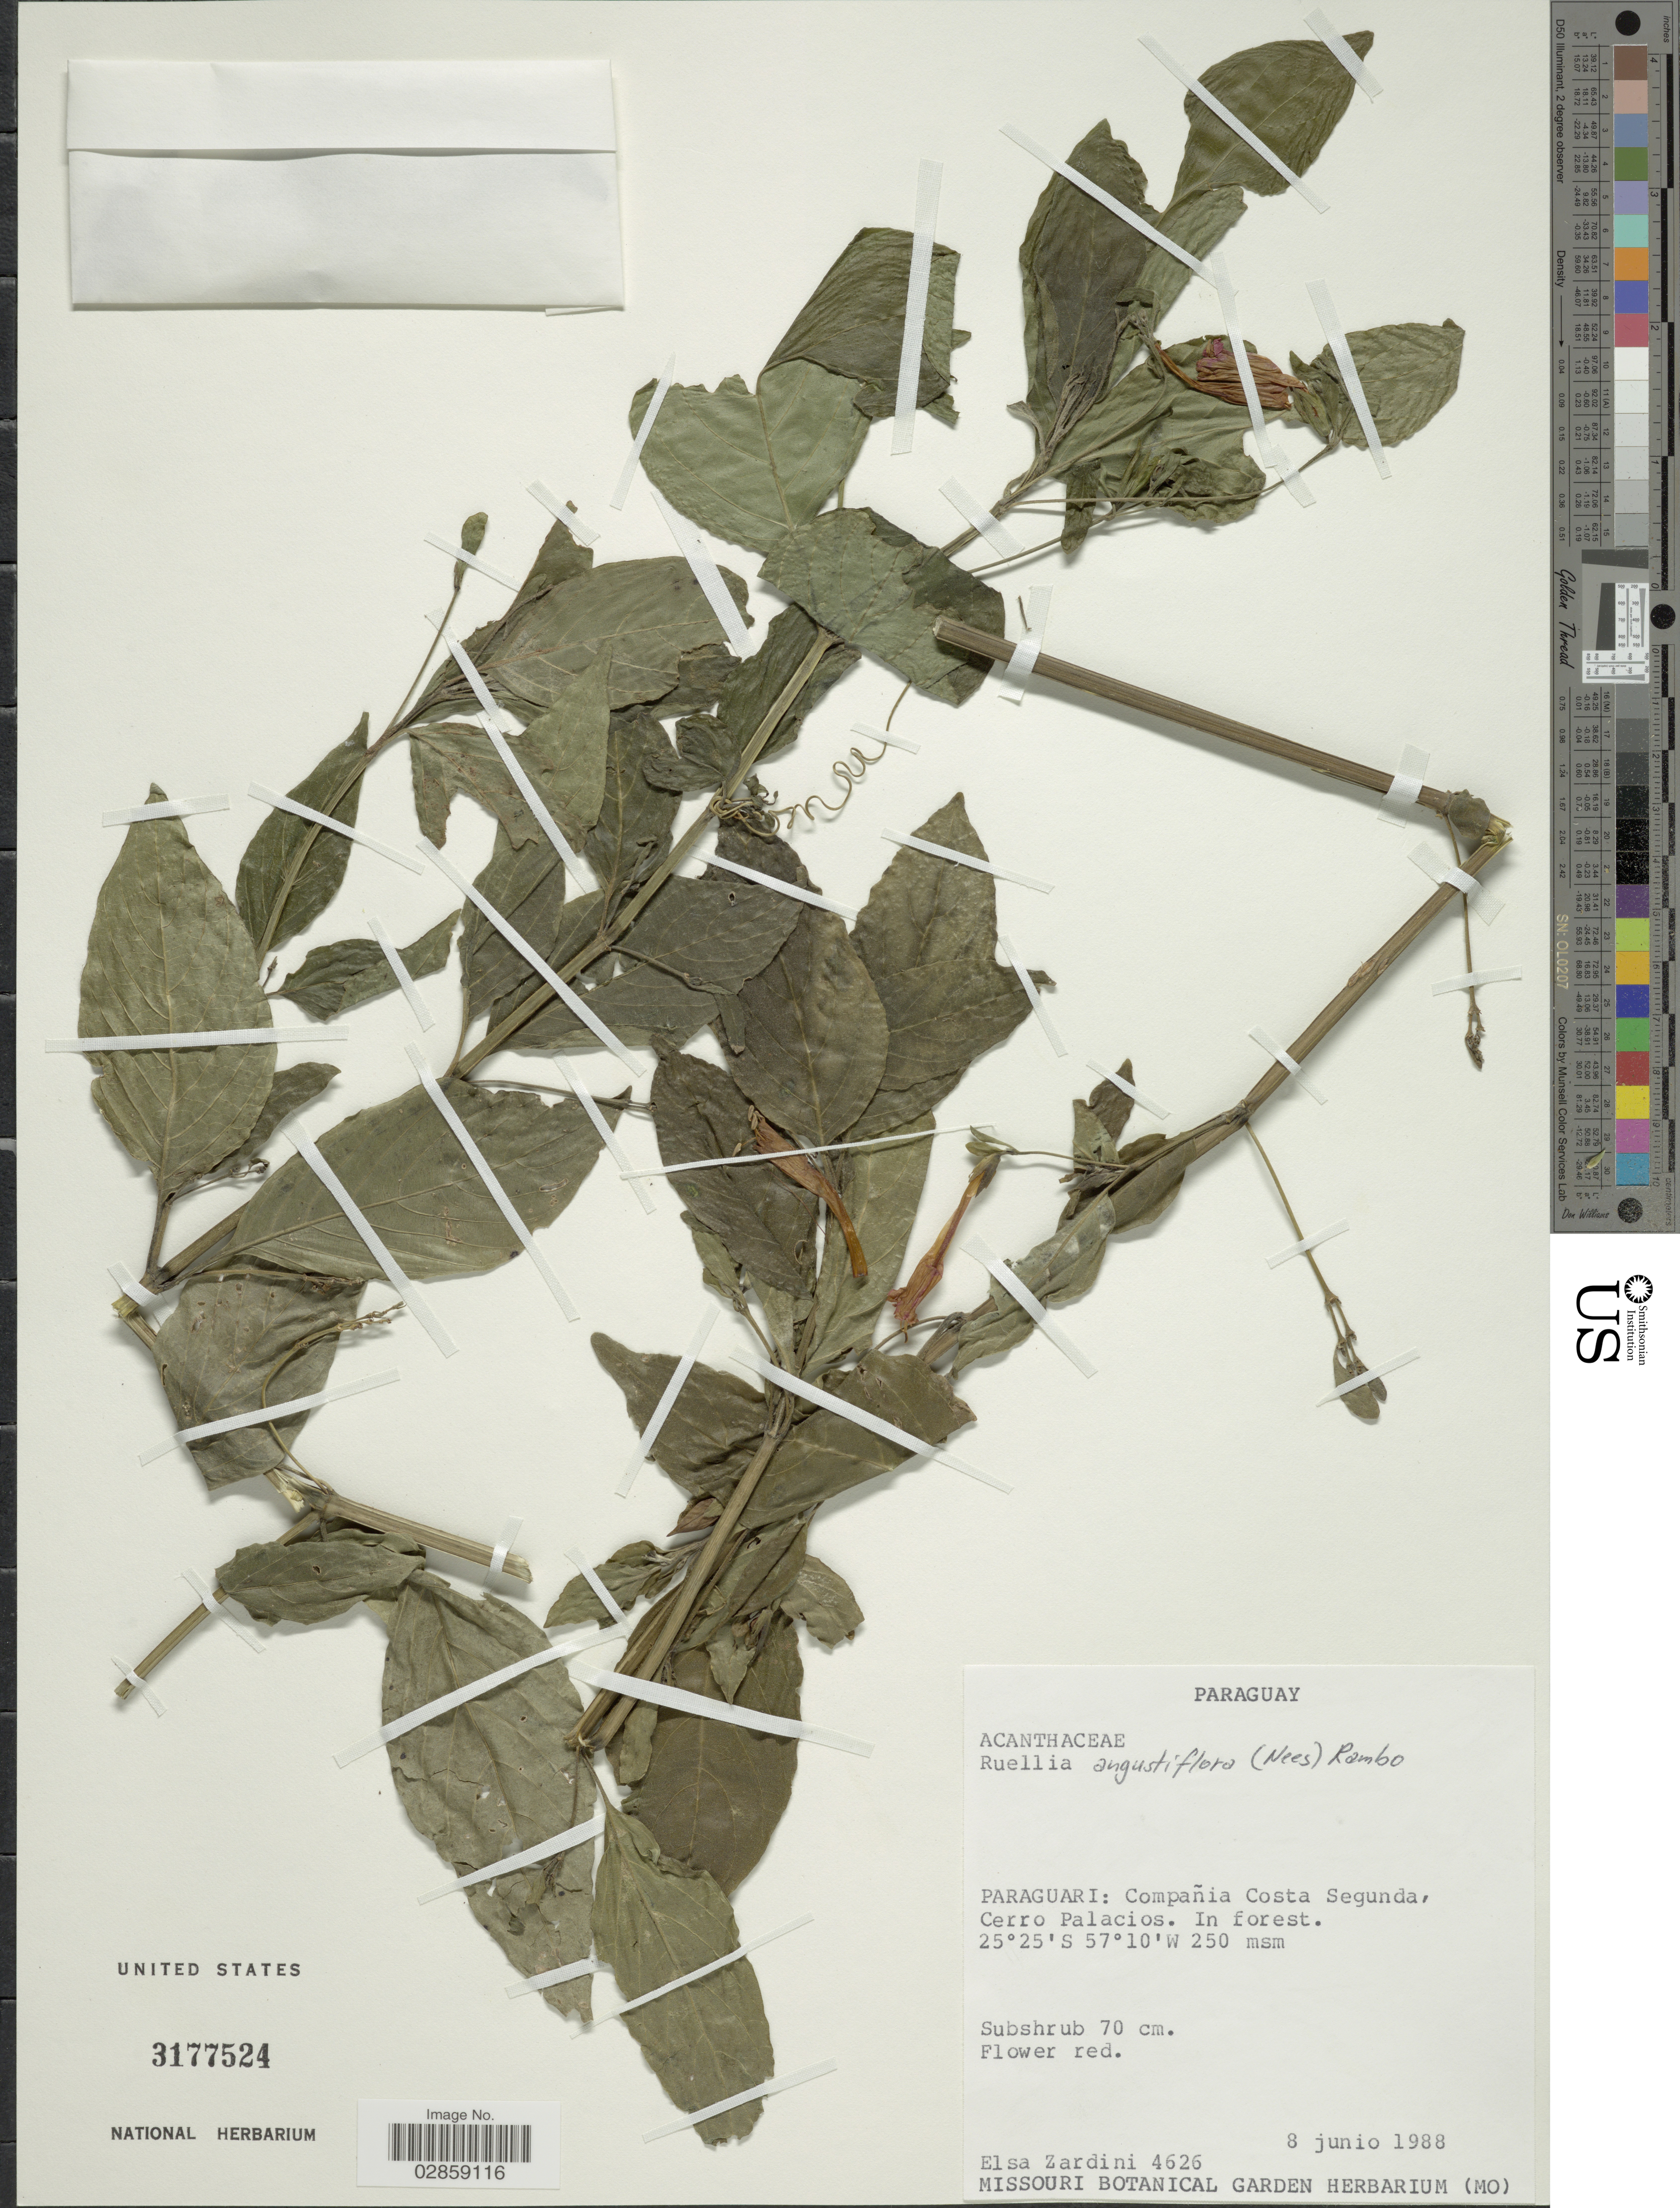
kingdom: Plantae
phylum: Tracheophyta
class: Magnoliopsida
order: Lamiales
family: Acanthaceae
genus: Ruellia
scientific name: Ruellia angustiflora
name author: (Nees) Lindau ex Rambo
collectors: E. M. Zardini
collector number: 4626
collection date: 1988-06-08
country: Paraguay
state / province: Paraguari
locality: Compañia Costa Segunda, Cerro Palacios.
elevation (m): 250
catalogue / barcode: US 3177524